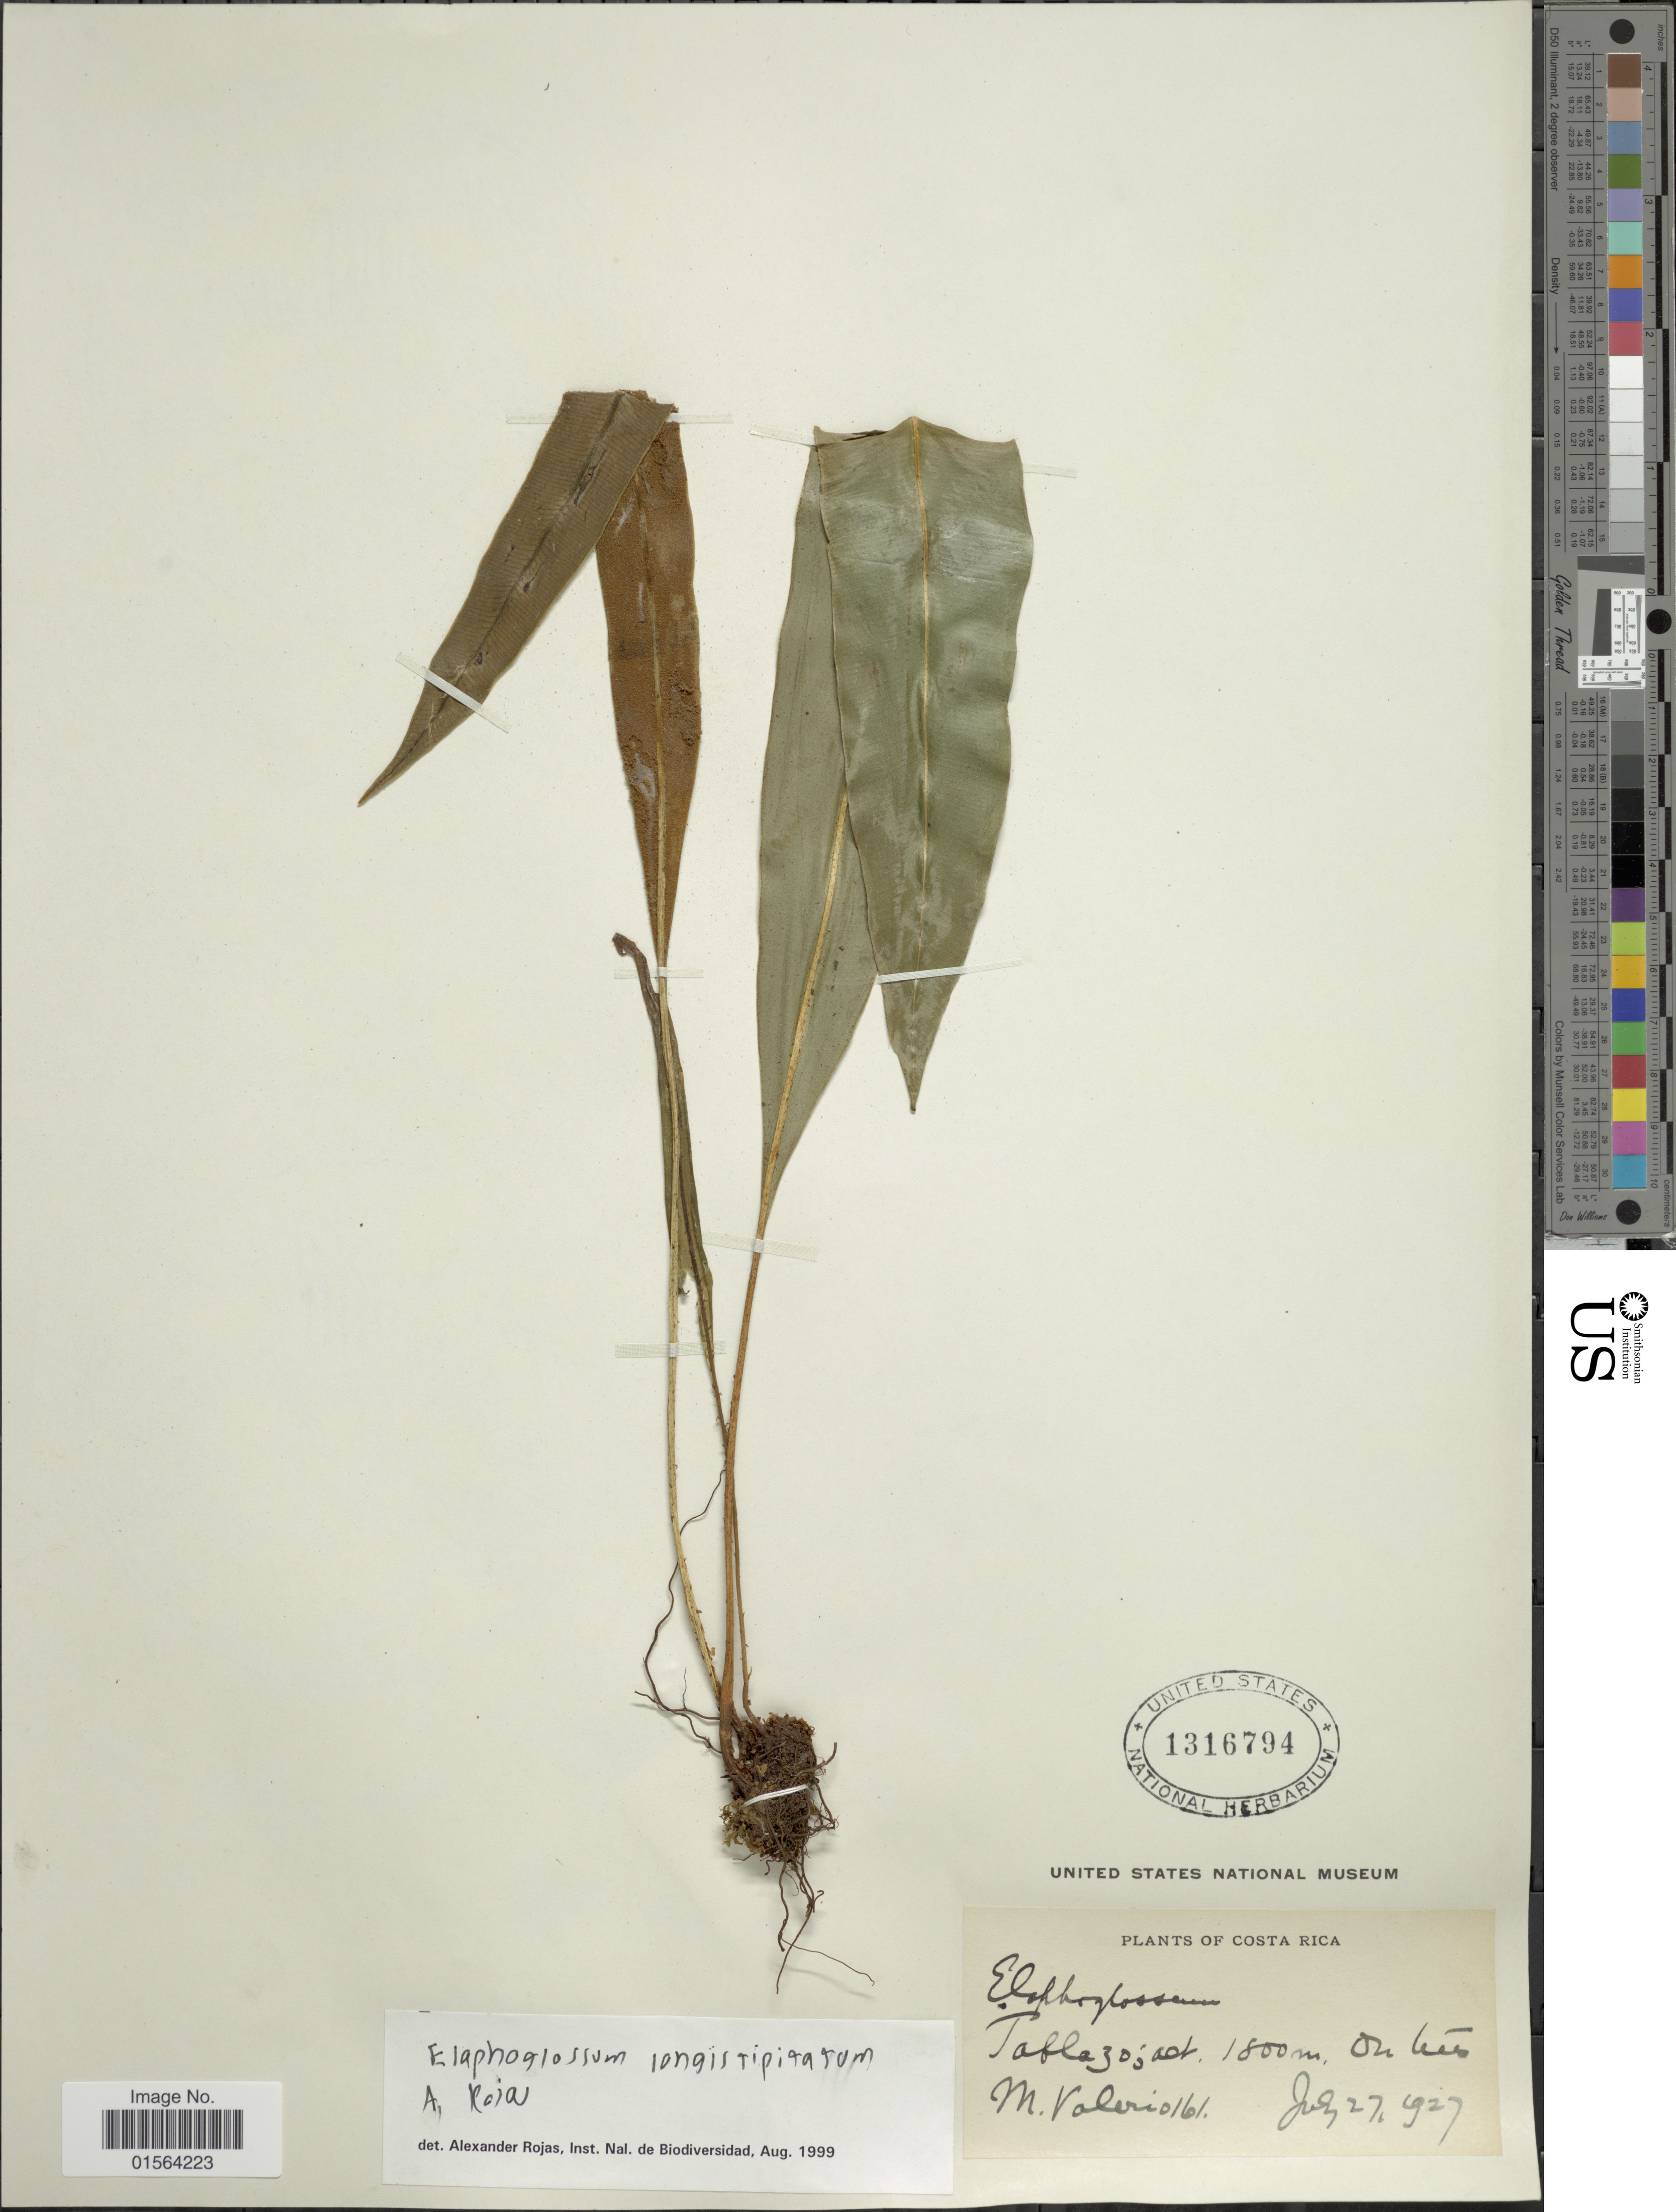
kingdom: Plantae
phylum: Tracheophyta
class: Polypodiopsida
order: Polypodiales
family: Dryopteridaceae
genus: Elaphoglossum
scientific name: Elaphoglossum latifolium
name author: (Sw.) J. Sm.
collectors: M. Valerio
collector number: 161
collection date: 1927-07-27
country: Costa Rica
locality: Tablazo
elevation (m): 1800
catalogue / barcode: US 1316794